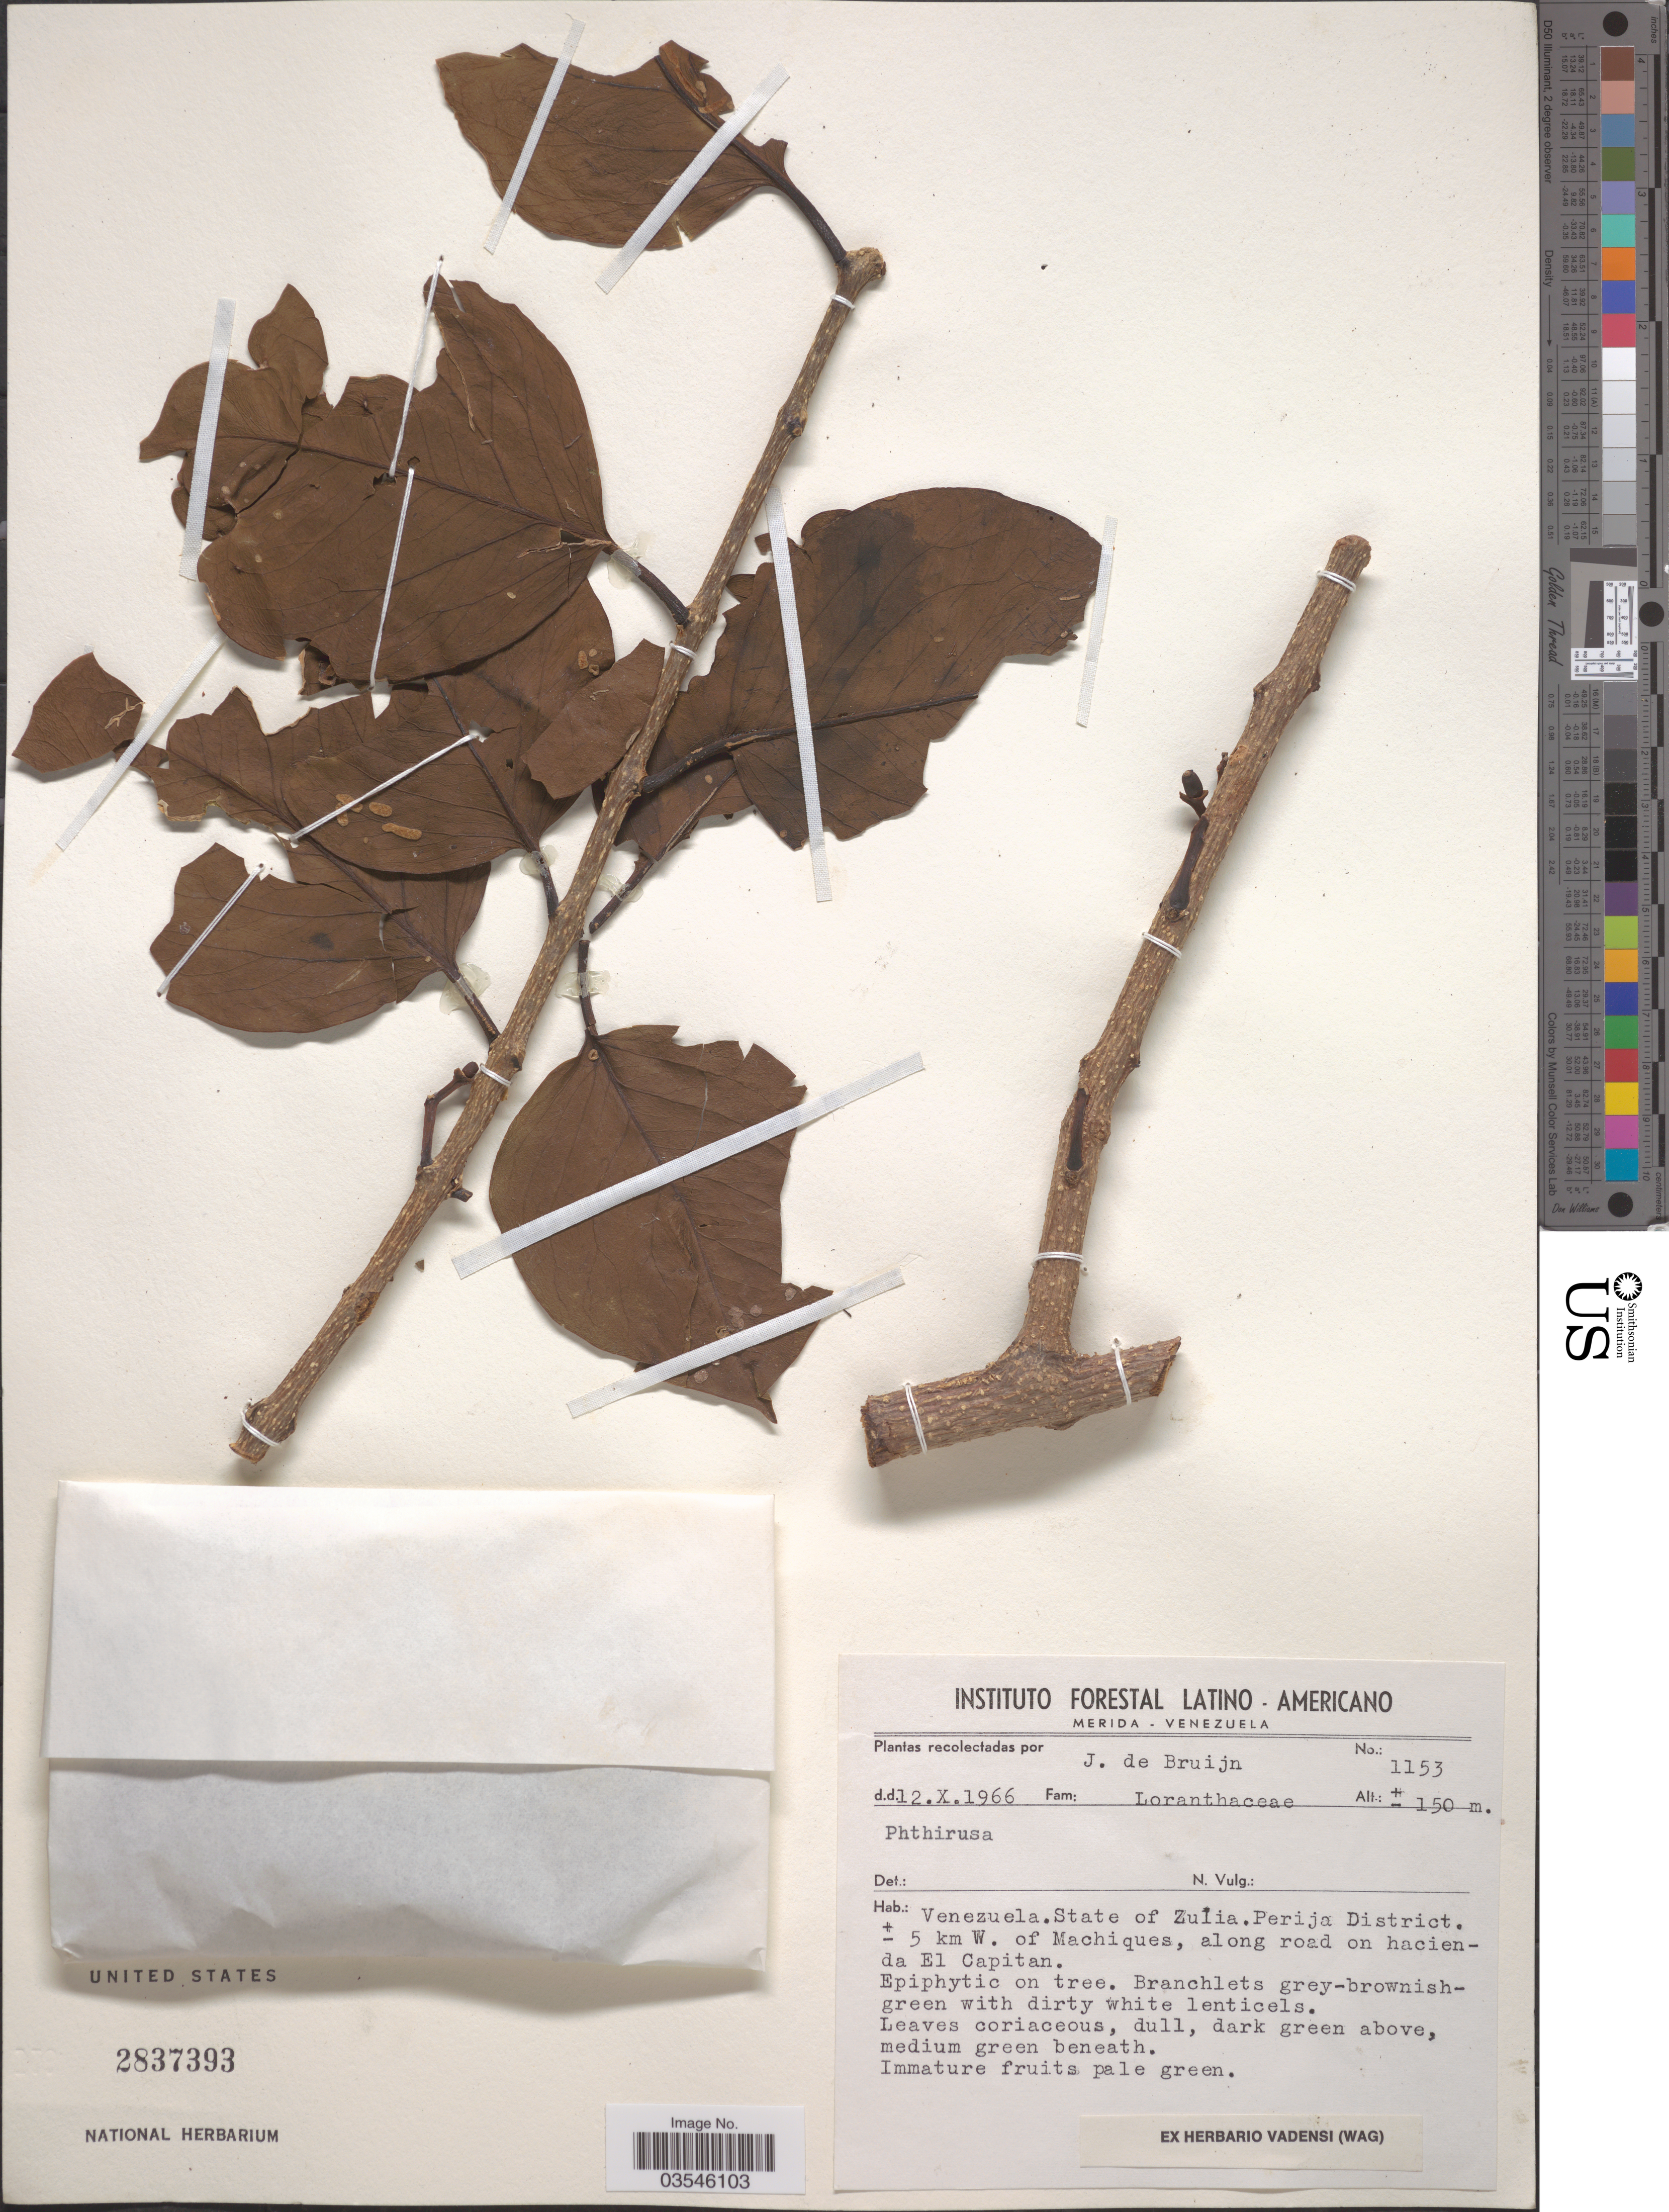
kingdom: Plantae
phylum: Tracheophyta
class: Magnoliopsida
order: Santalales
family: Loranthaceae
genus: Passovia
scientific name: Passovia pedunculata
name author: (Jacq.) Kuijt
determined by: Caraballo-Ortiz, Marcos A., (MISS), University of Mississippi (UNITED STATES)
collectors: J. Bruijn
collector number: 1153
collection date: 1966-10-12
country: Venezuela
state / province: Zulia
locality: Perija District. ± 5 km W. of Machiques, along road on hacienda El Capitan.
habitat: Along road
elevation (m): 150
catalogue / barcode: US 2837393